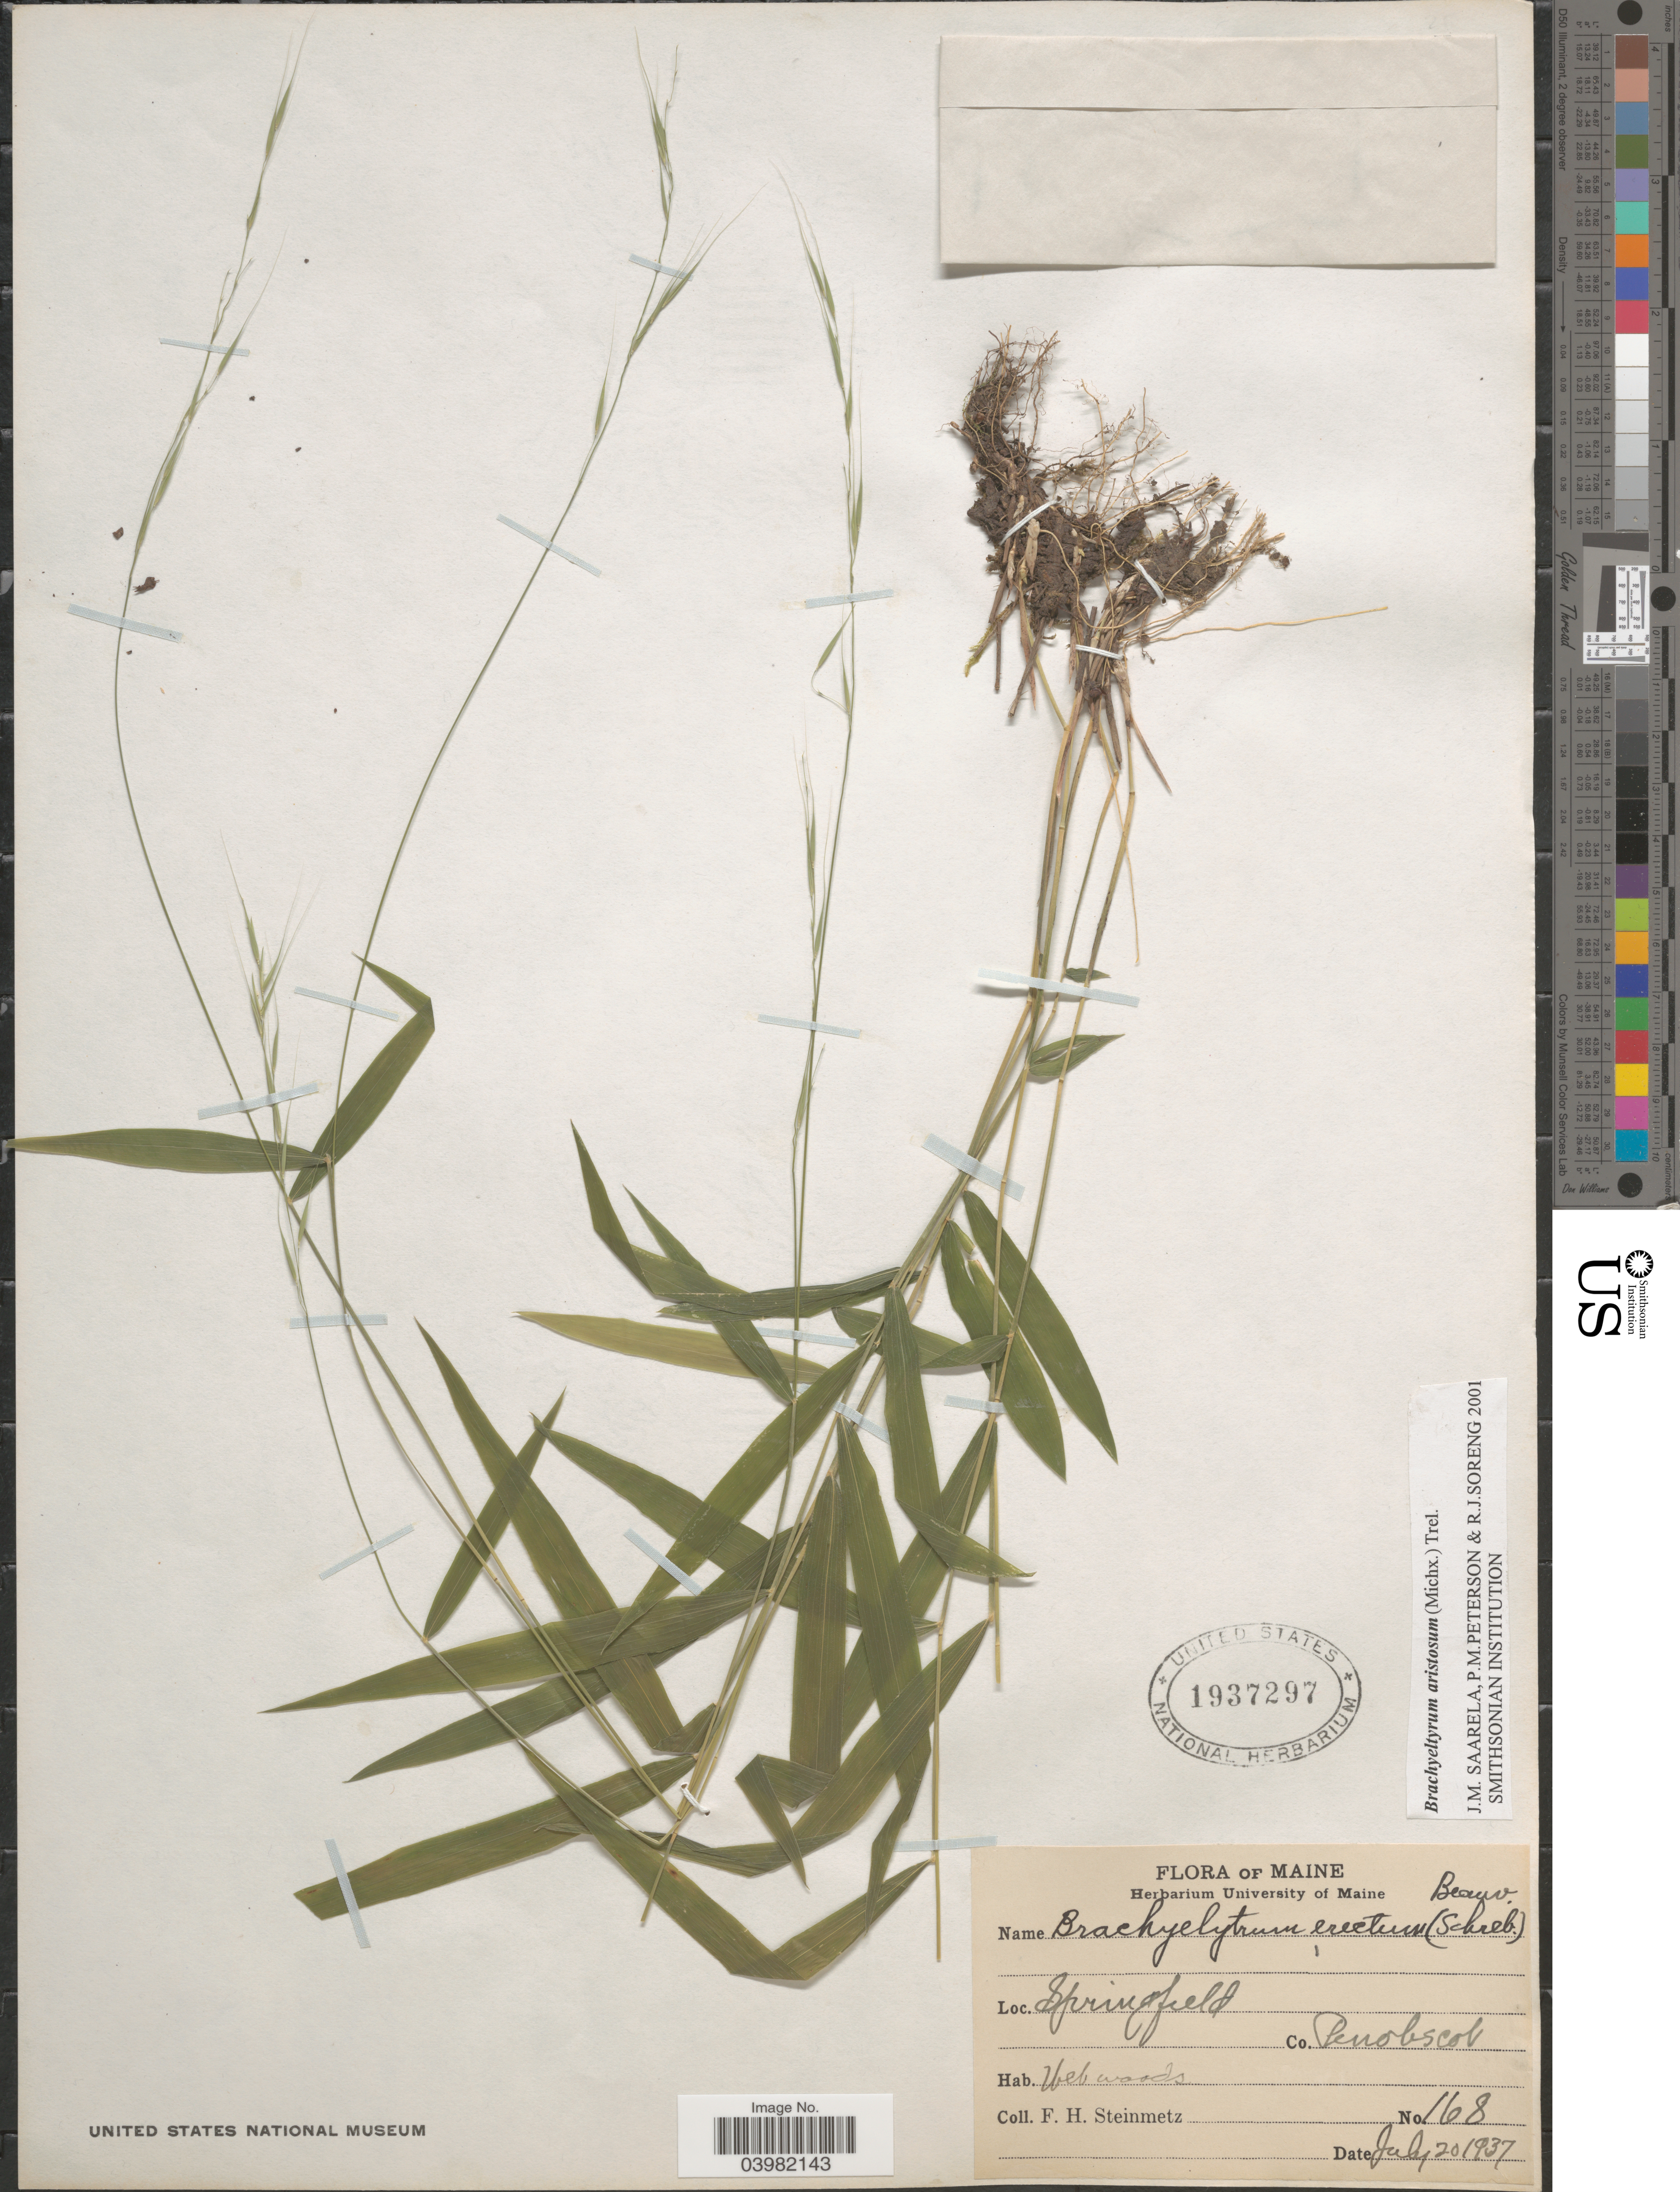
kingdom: Plantae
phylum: Tracheophyta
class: Liliopsida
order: Poales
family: Poaceae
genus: Brachyelytrum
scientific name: Brachyelytrum aristosum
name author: (Michx.) P. Beauv. ex Trel.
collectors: F. H. Steinmetz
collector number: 168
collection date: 1937-07-20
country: United States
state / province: Maine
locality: Springfield. Co. Penobscot.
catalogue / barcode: US 1937297